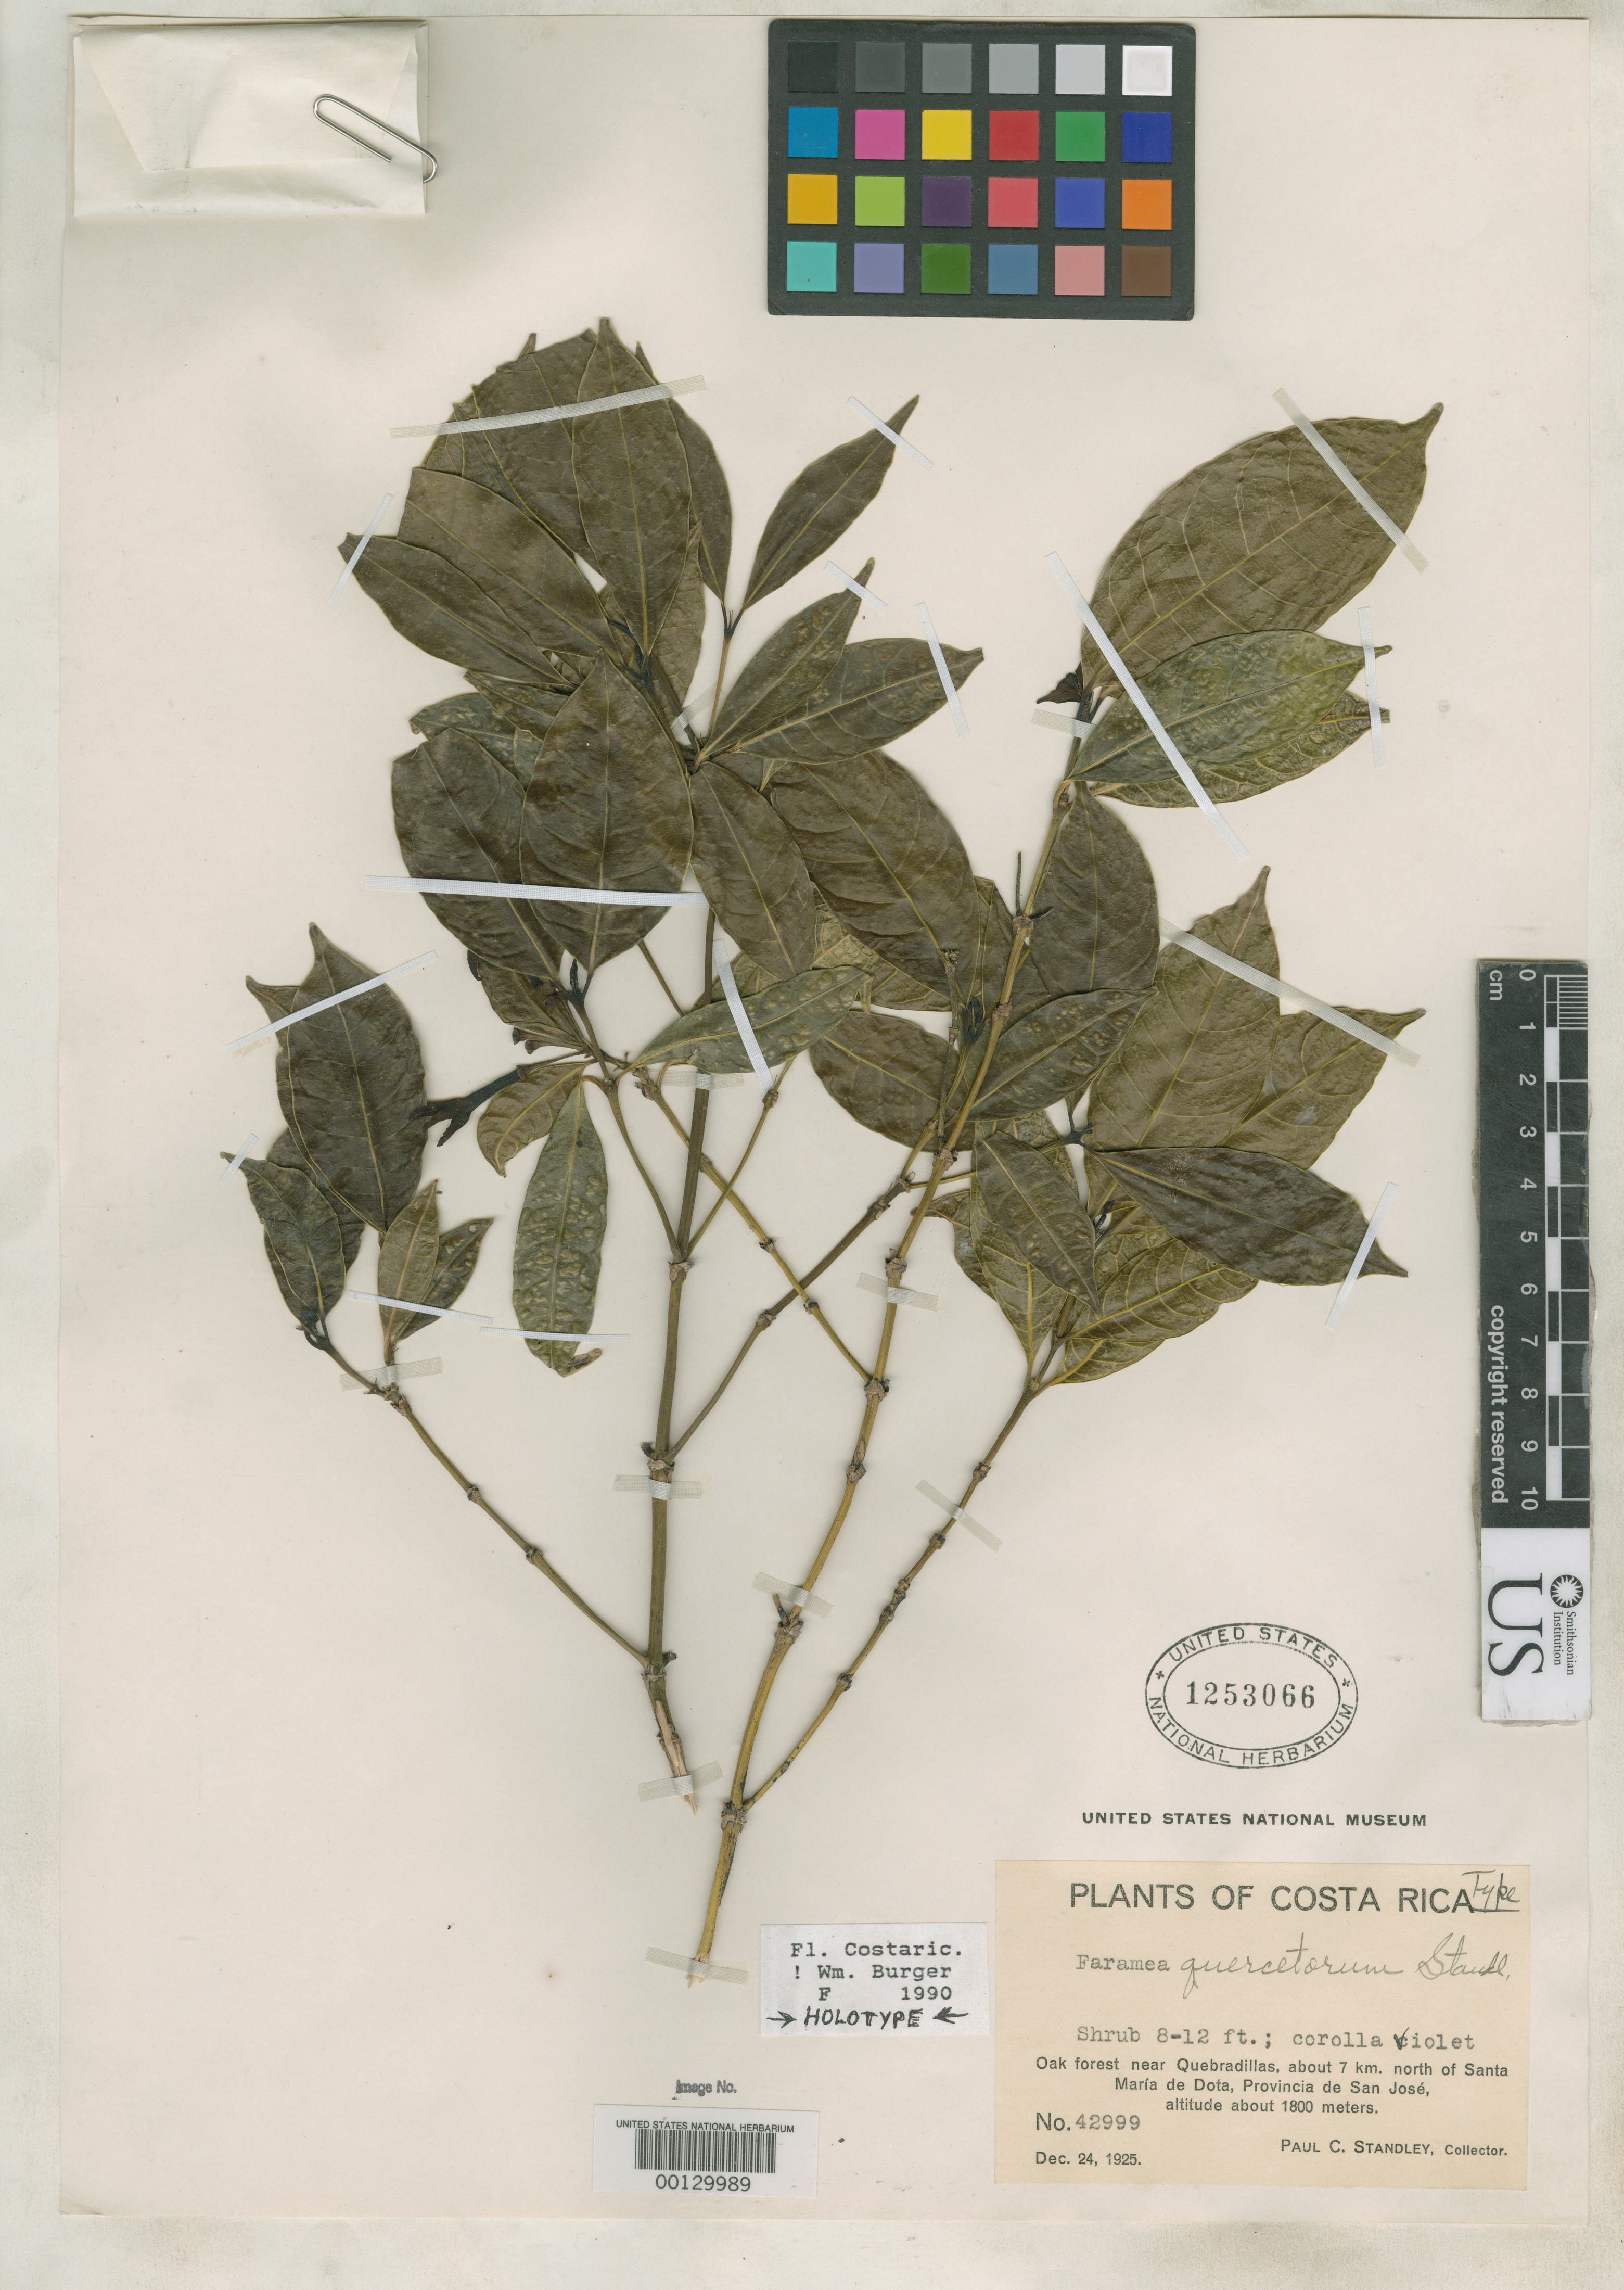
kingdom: Plantae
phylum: Tracheophyta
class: Magnoliopsida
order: Gentianales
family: Rubiaceae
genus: Faramea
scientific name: Faramea quercetorum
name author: Standl.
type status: Holotype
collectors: P. C. Standley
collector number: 42999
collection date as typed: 24 Dec 1925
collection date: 1925-12-24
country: Costa Rica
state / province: San José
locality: Near Quebradillas, 7 km N of Santa Maria de Dota.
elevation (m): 1800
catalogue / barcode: US 1253066